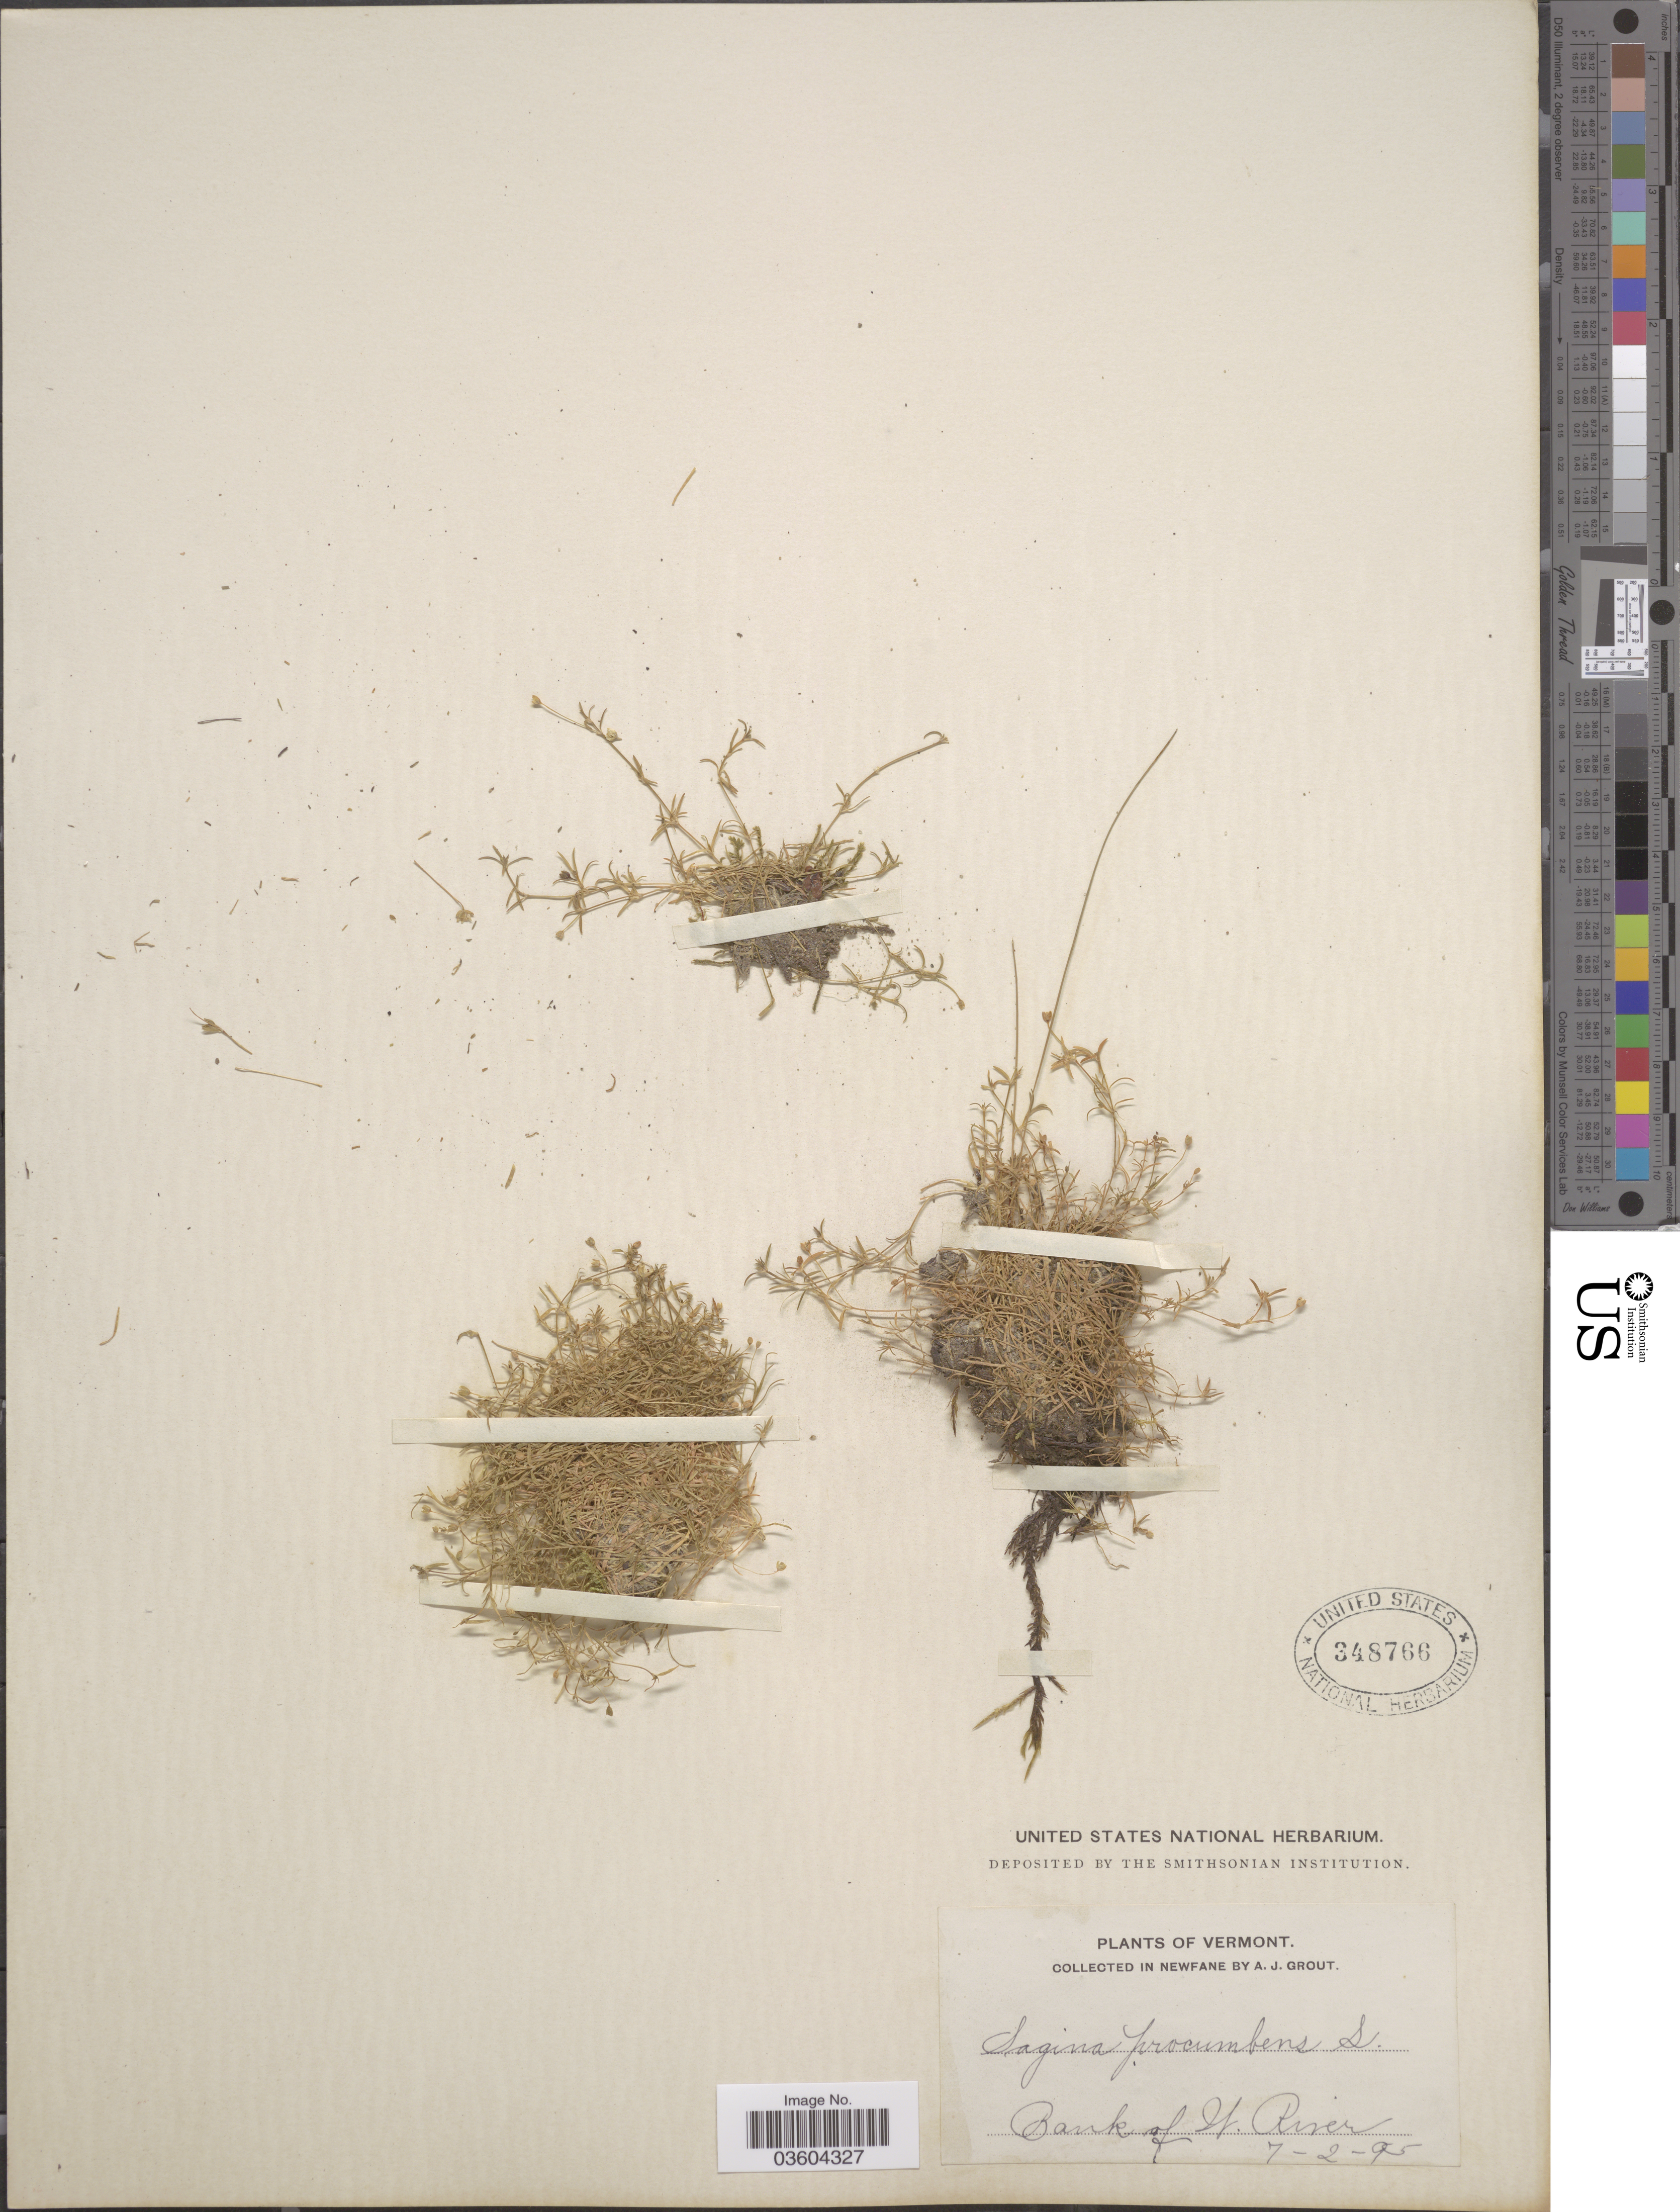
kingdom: Plantae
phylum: Tracheophyta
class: Magnoliopsida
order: Caryophyllales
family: Caryophyllaceae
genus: Sagina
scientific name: Sagina procumbens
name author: L.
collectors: A. J. Grout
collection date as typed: Transcribed d/m/y: 2/7/95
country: United States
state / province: Vermont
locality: Newfane. Bank of W. River.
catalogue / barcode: US 348766